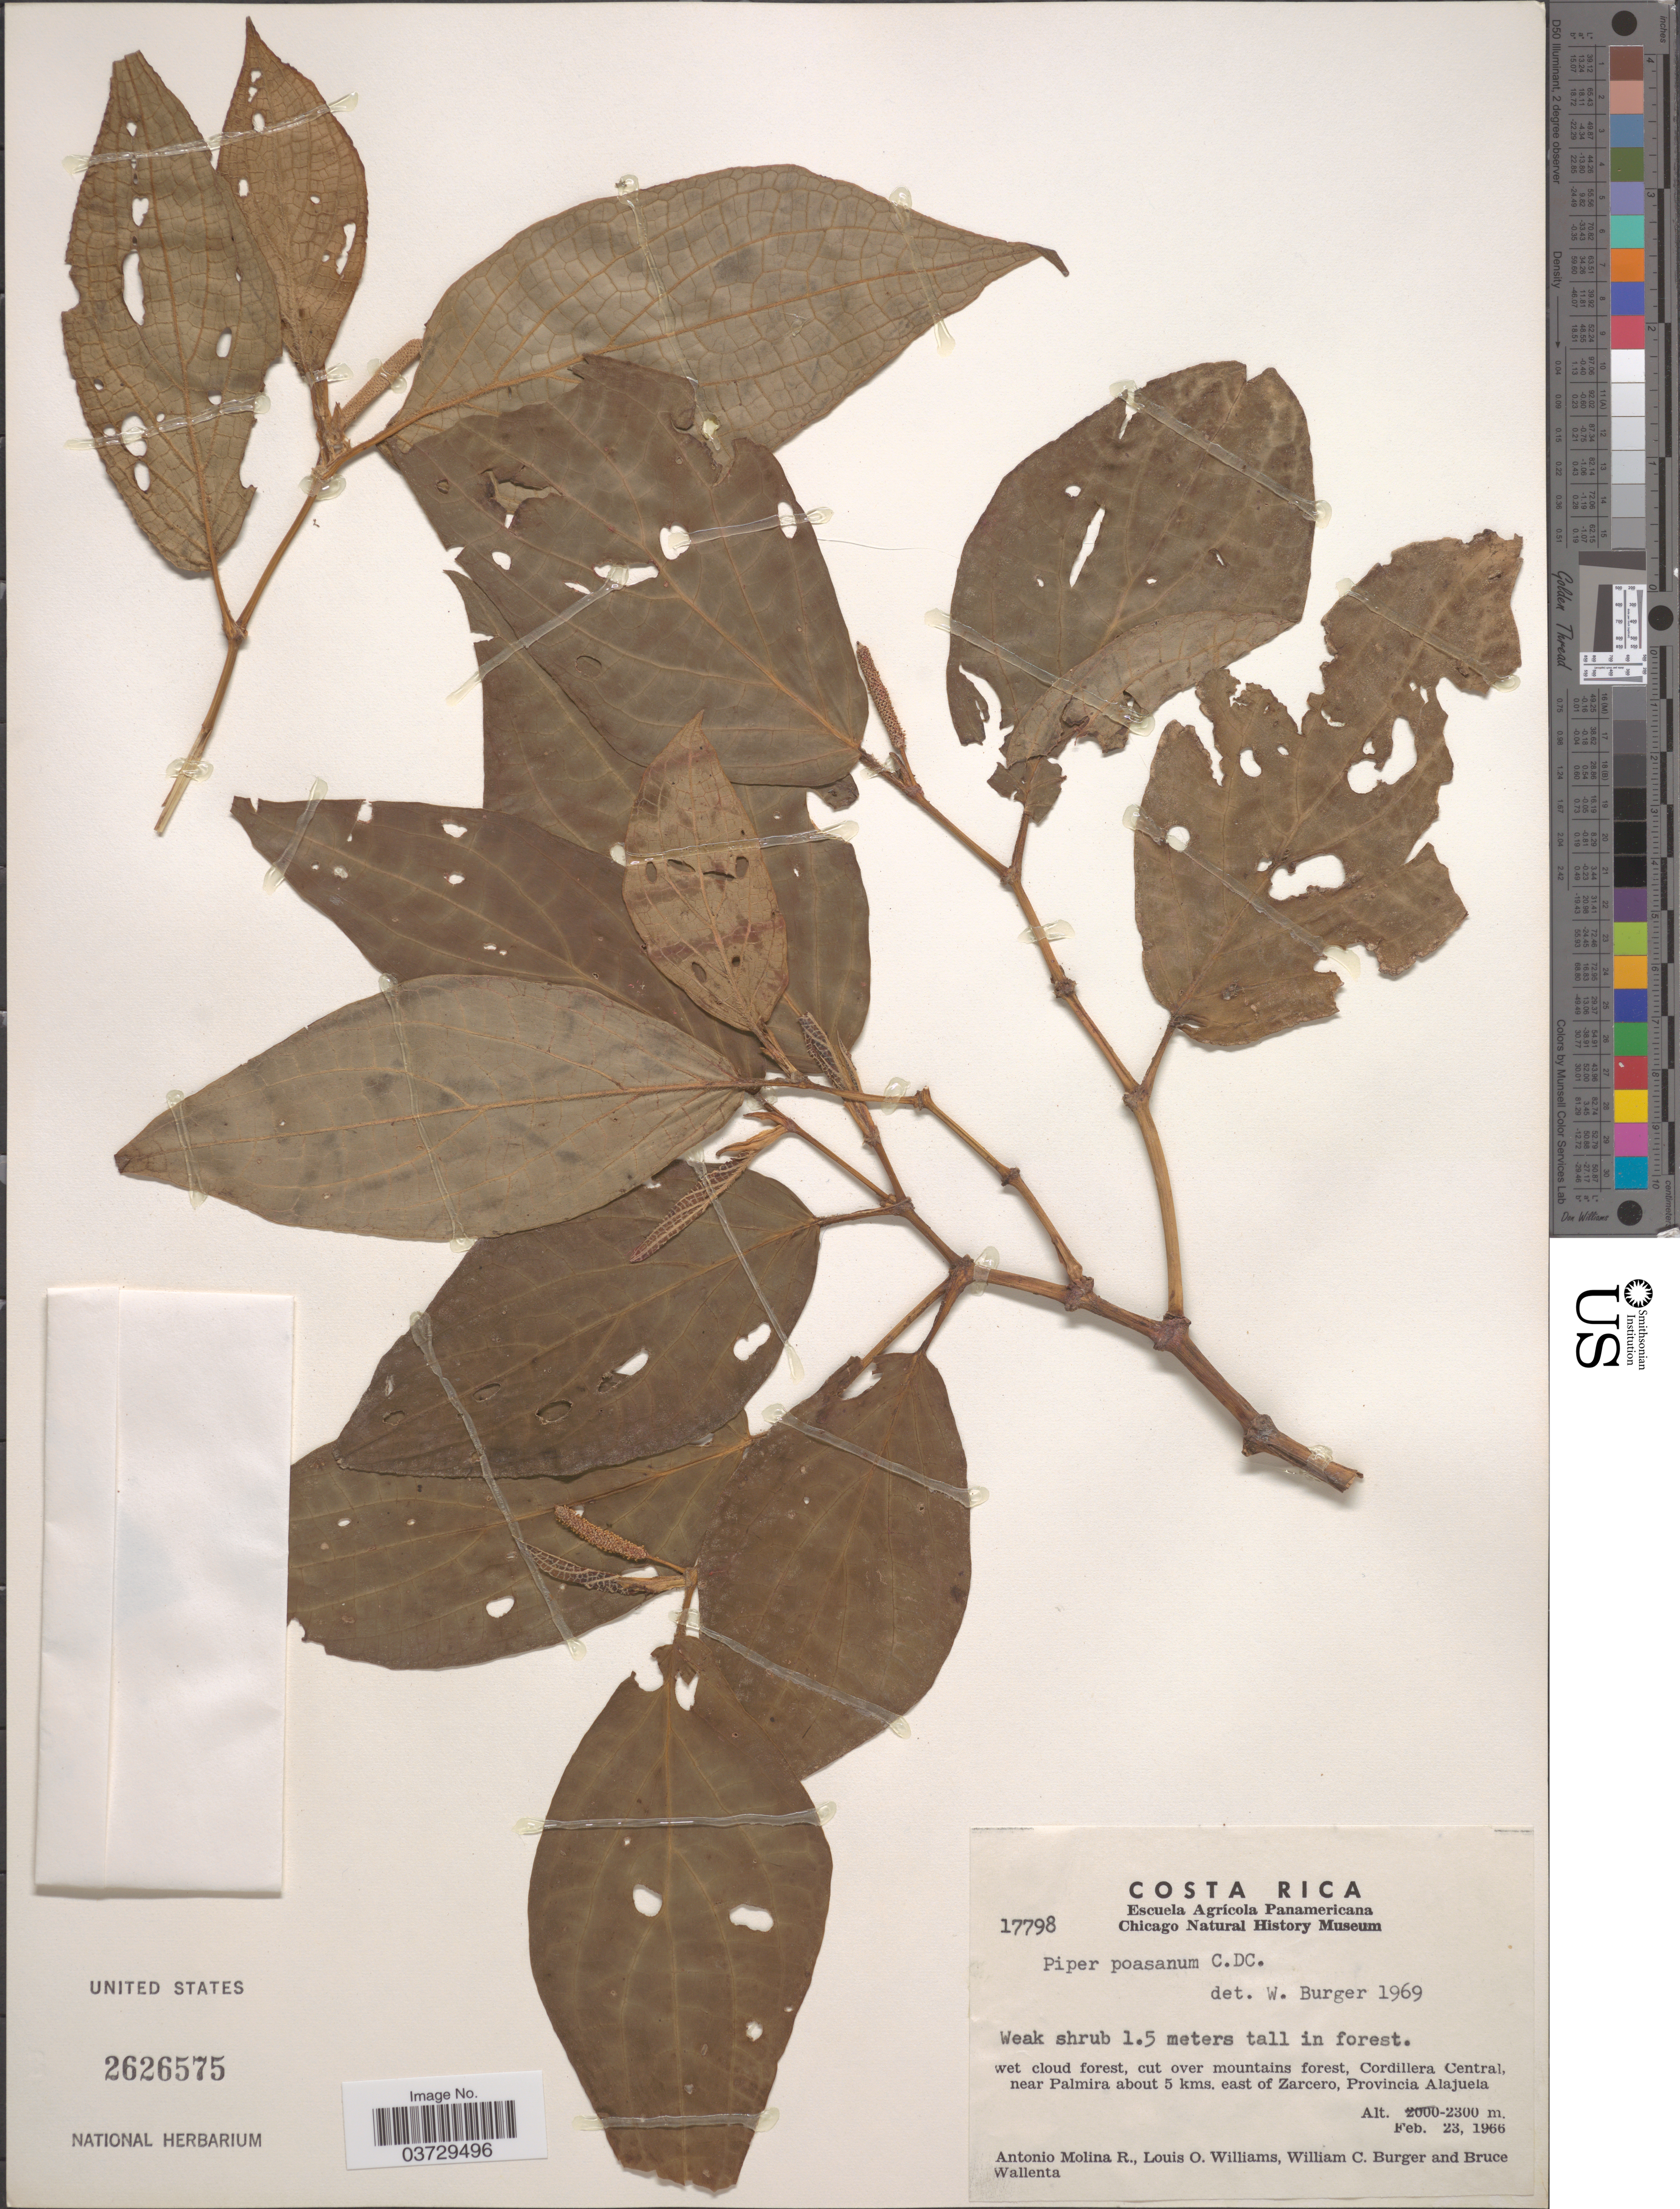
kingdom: Plantae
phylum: Tracheophyta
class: Magnoliopsida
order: Piperales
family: Piperaceae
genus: Piper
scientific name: Piper poasanum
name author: C. DC.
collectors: A. Molina R., L. O. Williams, W. Burger & B. Wallenta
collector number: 17798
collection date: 1966-02-23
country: Costa Rica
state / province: Alajuela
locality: Cordillera Central, near Palmira about 5 kms. east of Zarcero.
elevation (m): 2300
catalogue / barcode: US 2626575